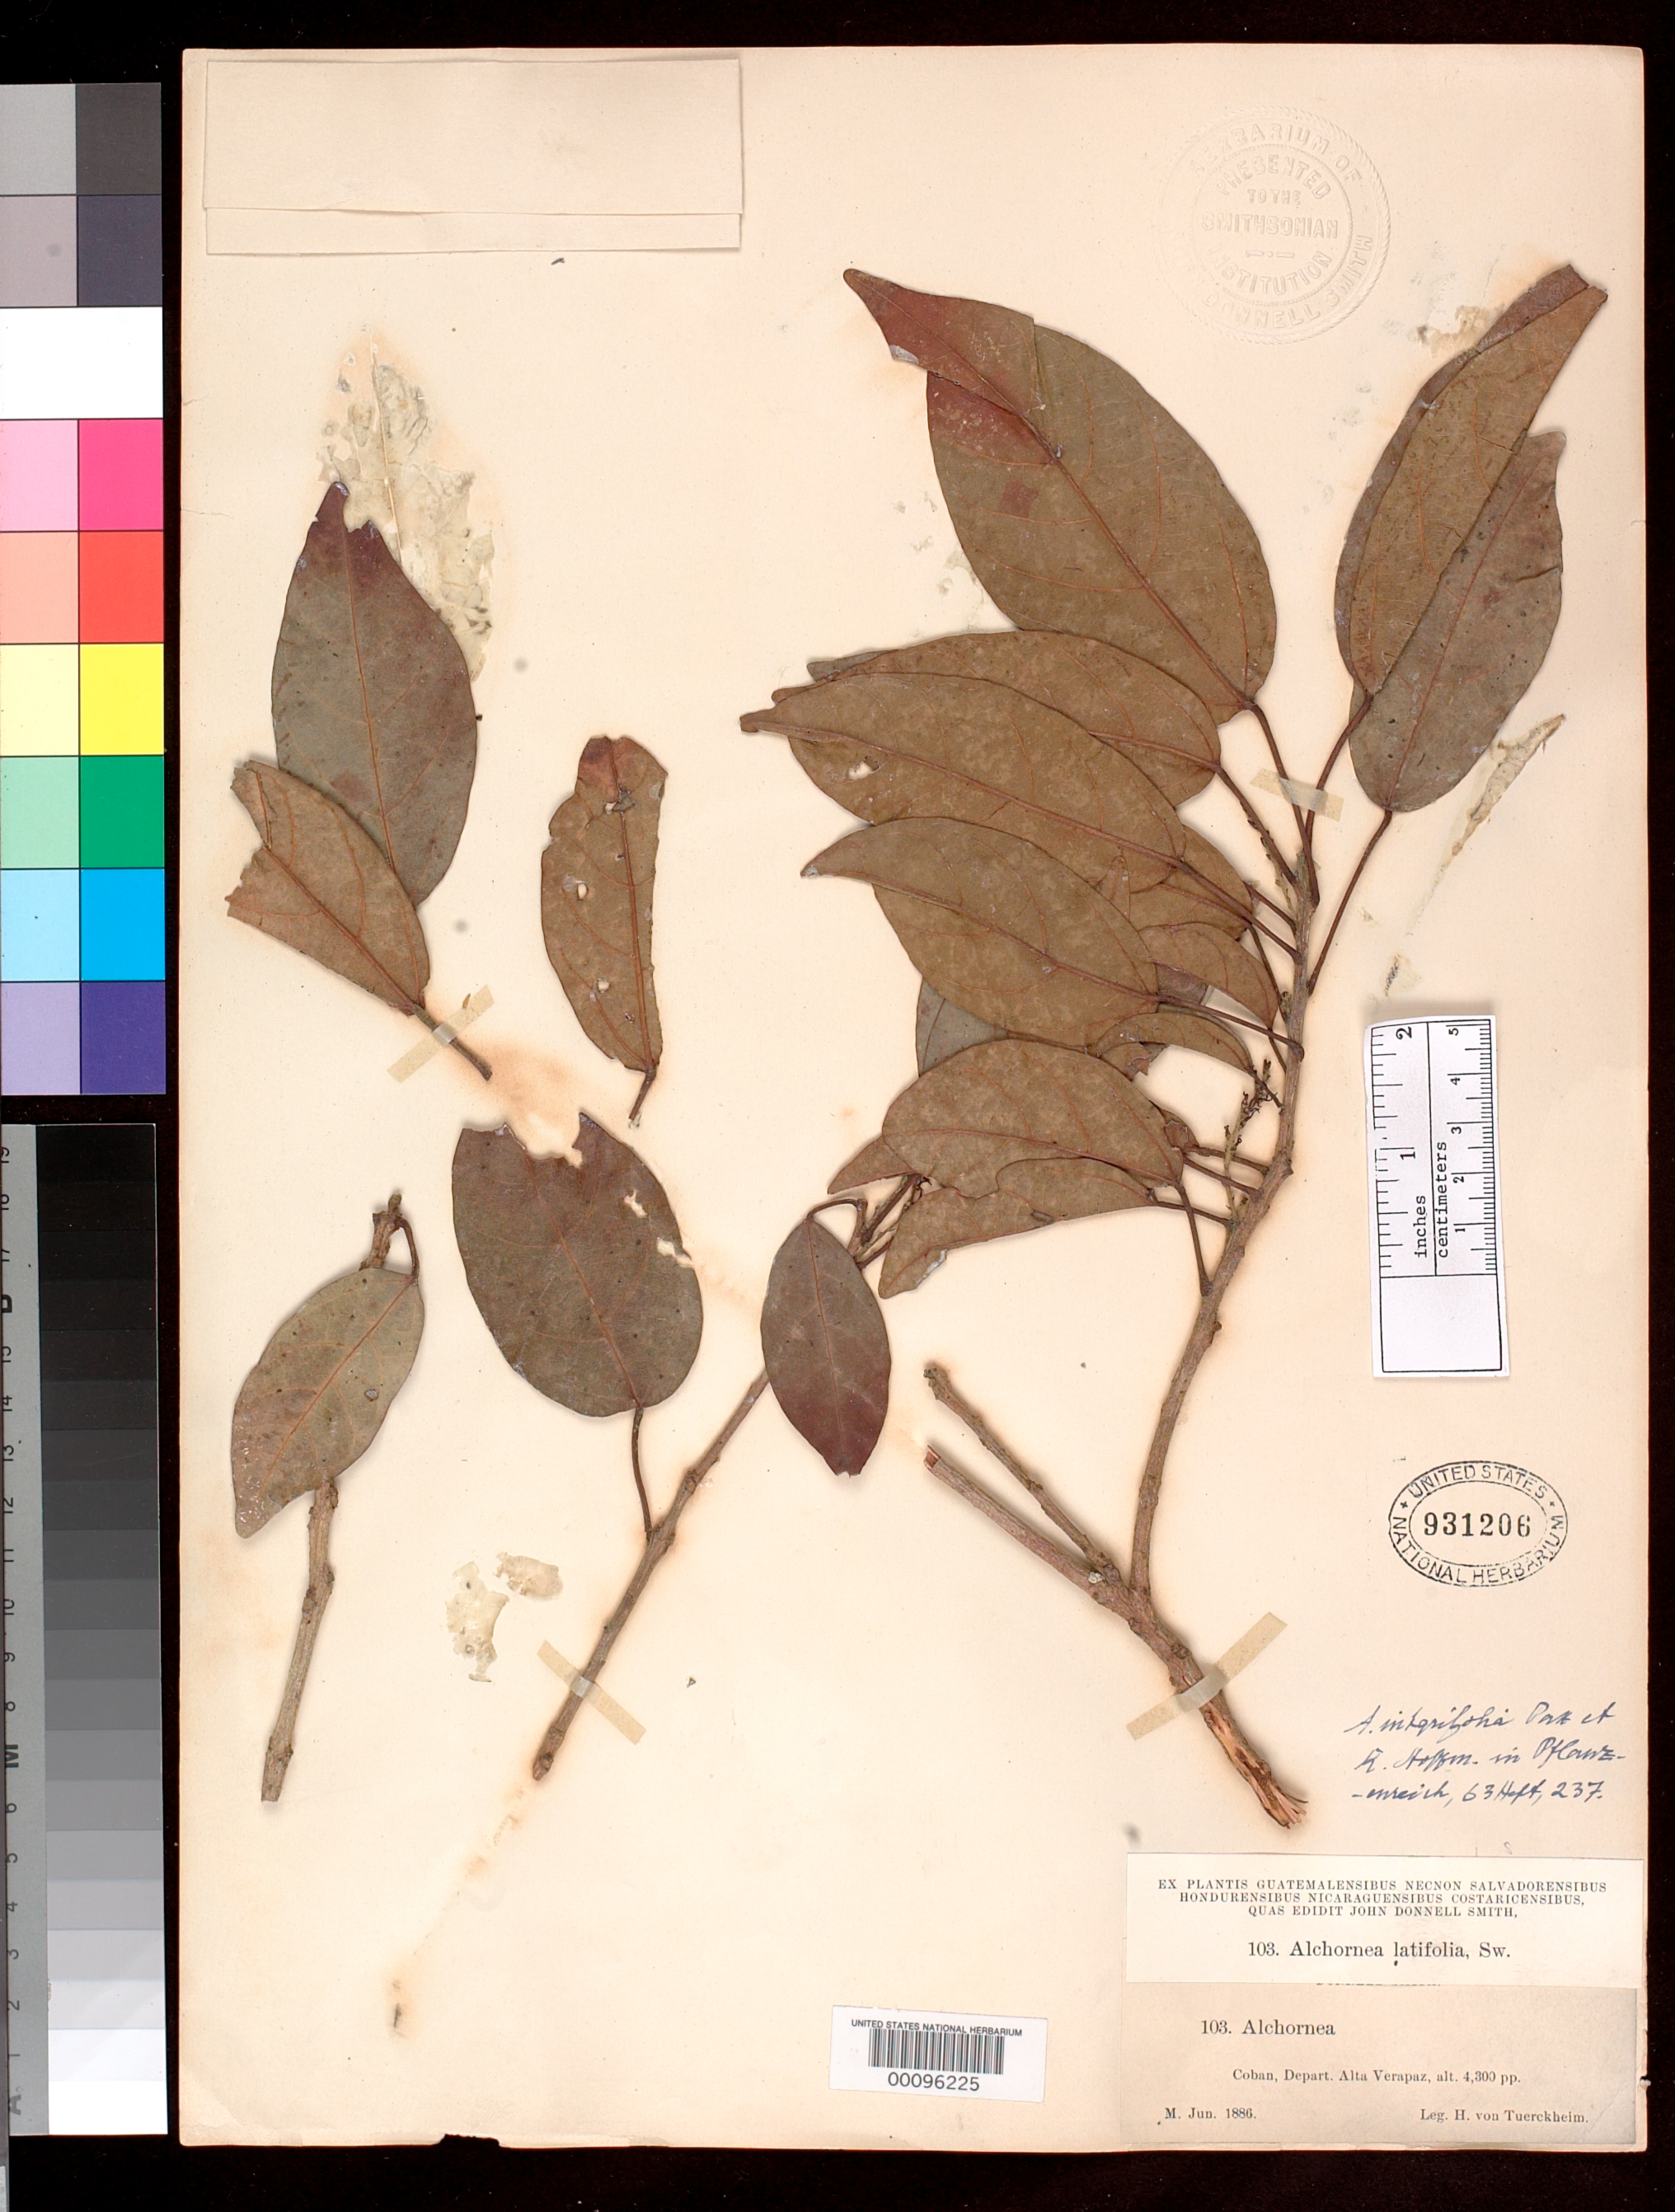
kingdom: Plantae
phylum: Tracheophyta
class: Magnoliopsida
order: Malpighiales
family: Euphorbiaceae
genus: Alchornea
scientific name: Alchornea integrifolia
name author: Pax & K. Hoffm. in Engl.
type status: Isotype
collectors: H. von Türckheim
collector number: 103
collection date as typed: Jun 1886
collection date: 1886-06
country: Guatemala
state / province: Alta Verapaz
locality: Cobán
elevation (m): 1400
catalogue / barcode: US 931206